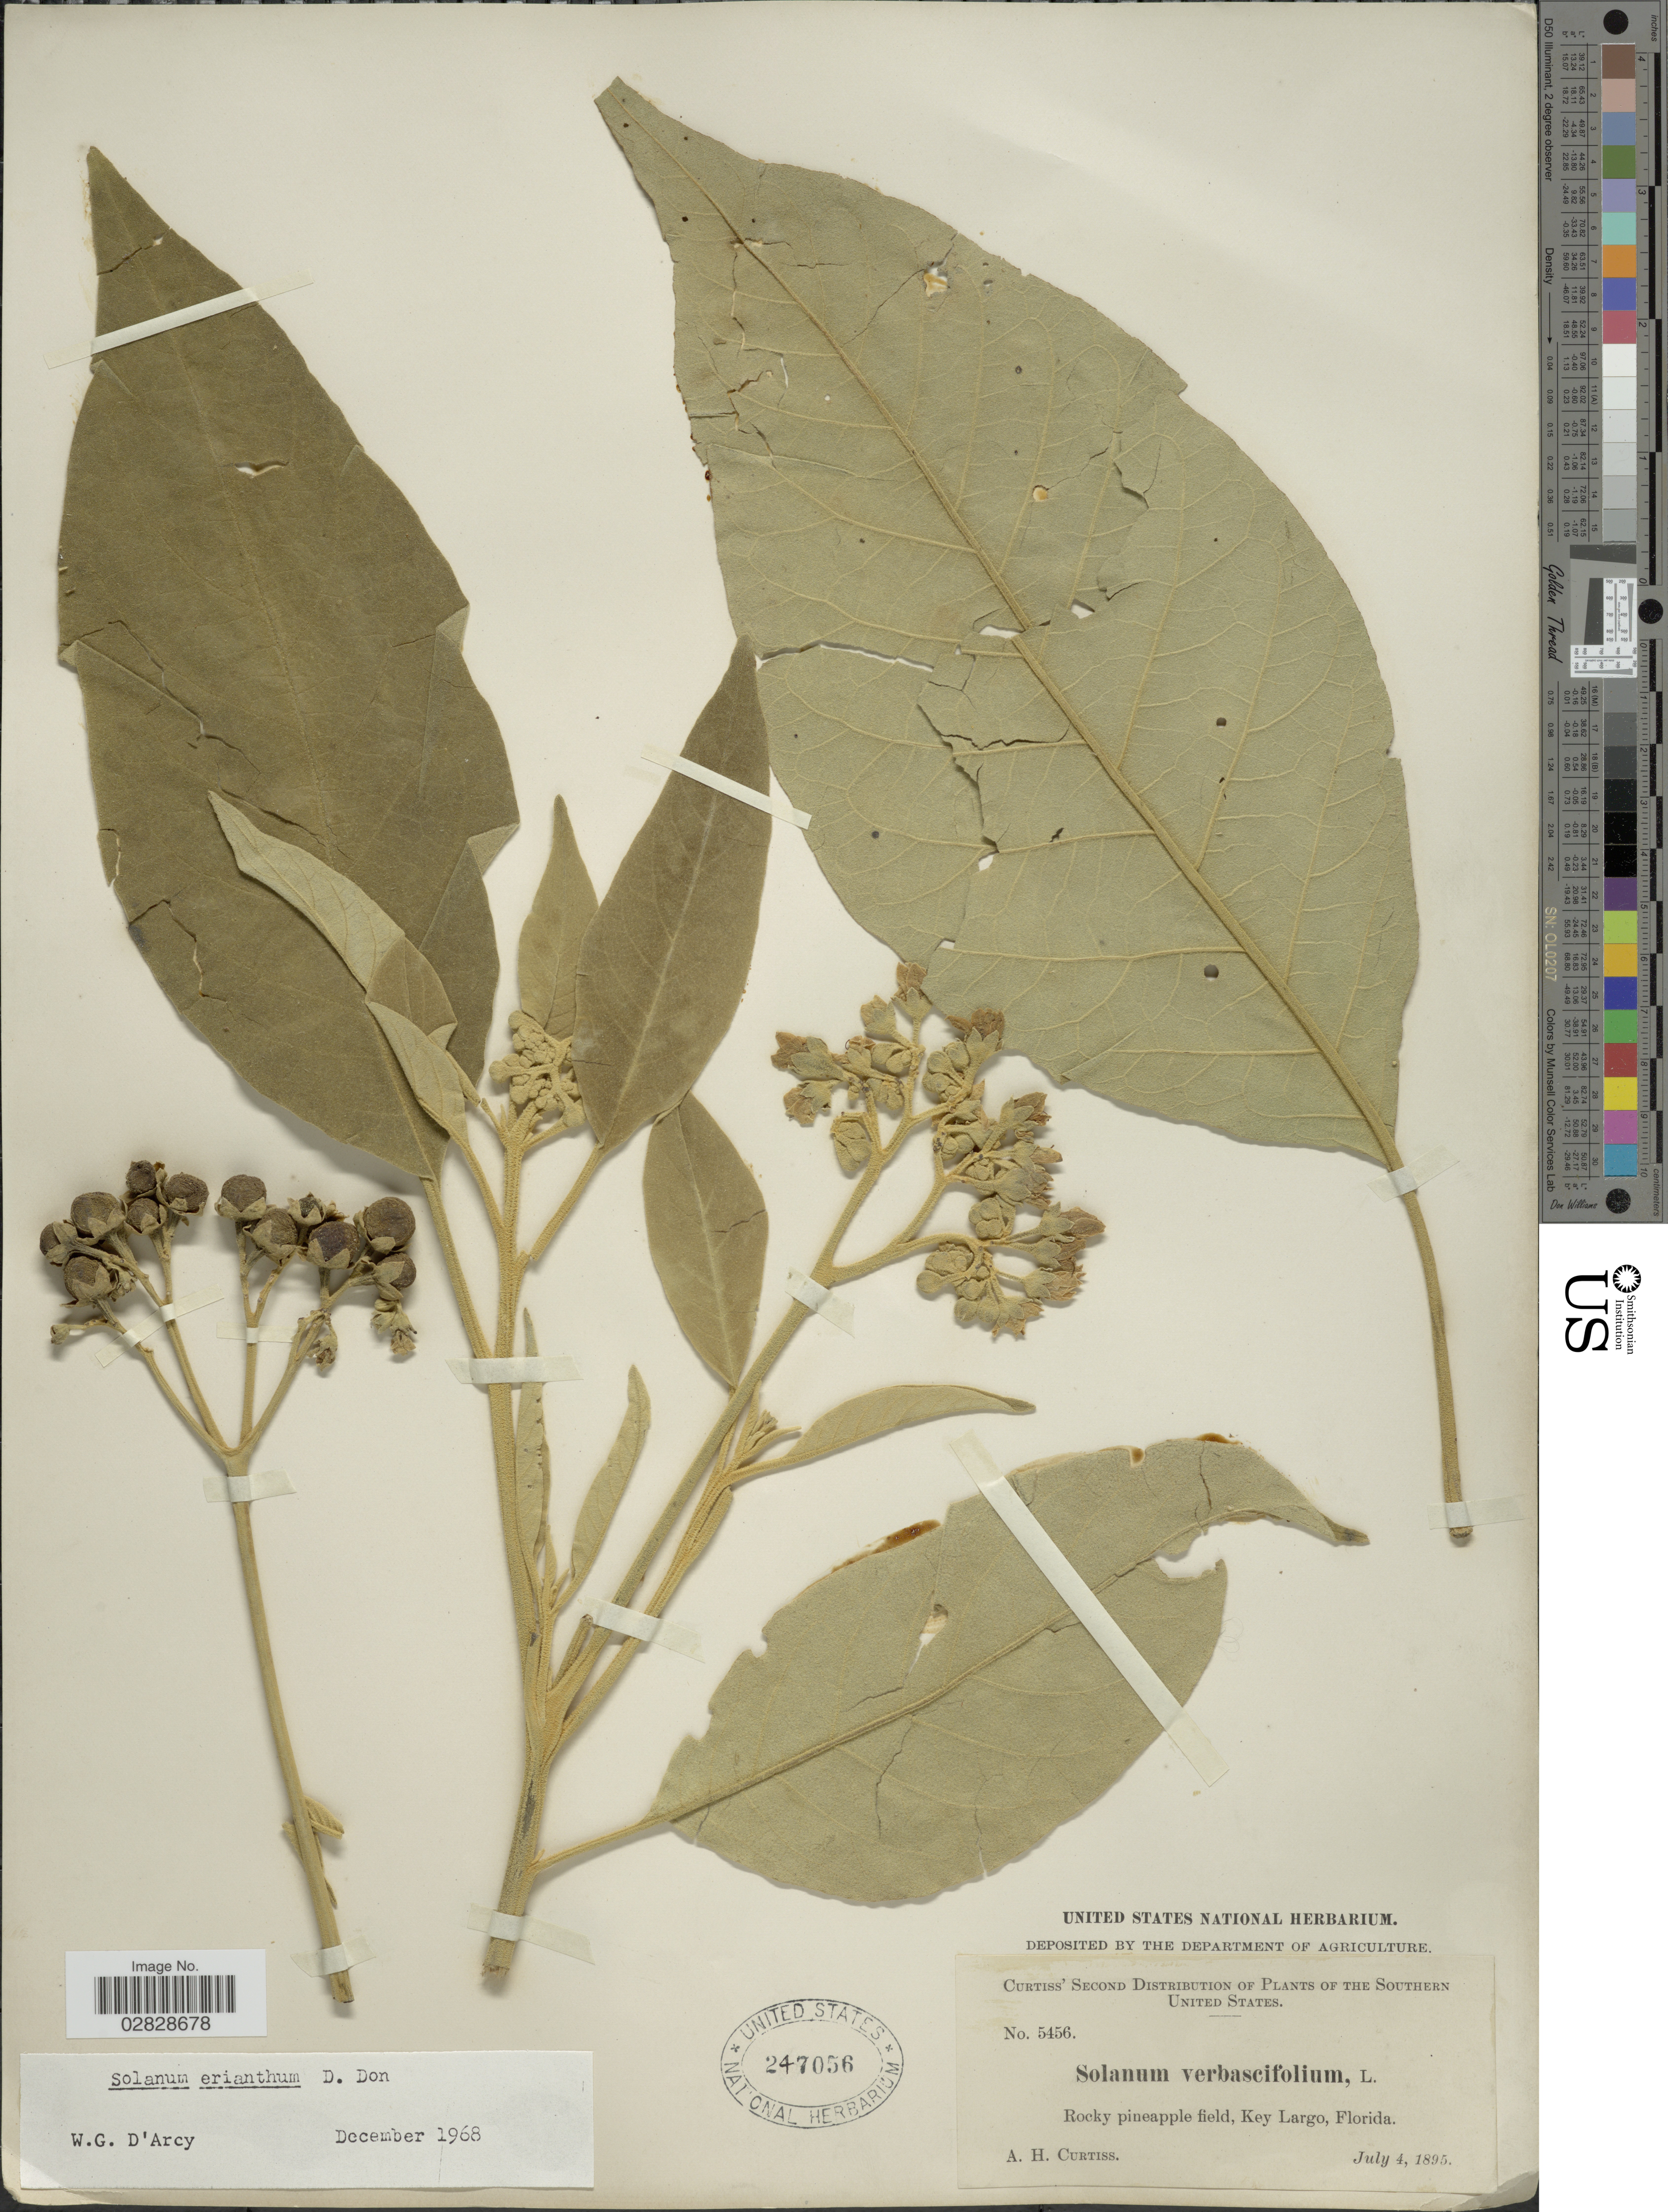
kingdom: Plantae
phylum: Tracheophyta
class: Magnoliopsida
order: Solanales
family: Solanaceae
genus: Solanum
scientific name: Solanum erianthum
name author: D. Don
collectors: A. H. Curtiss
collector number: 5456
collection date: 1895-07-04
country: United States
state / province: Florida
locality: The Southern United States. Rocky pineapple field, Key Largo.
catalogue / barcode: US 247056